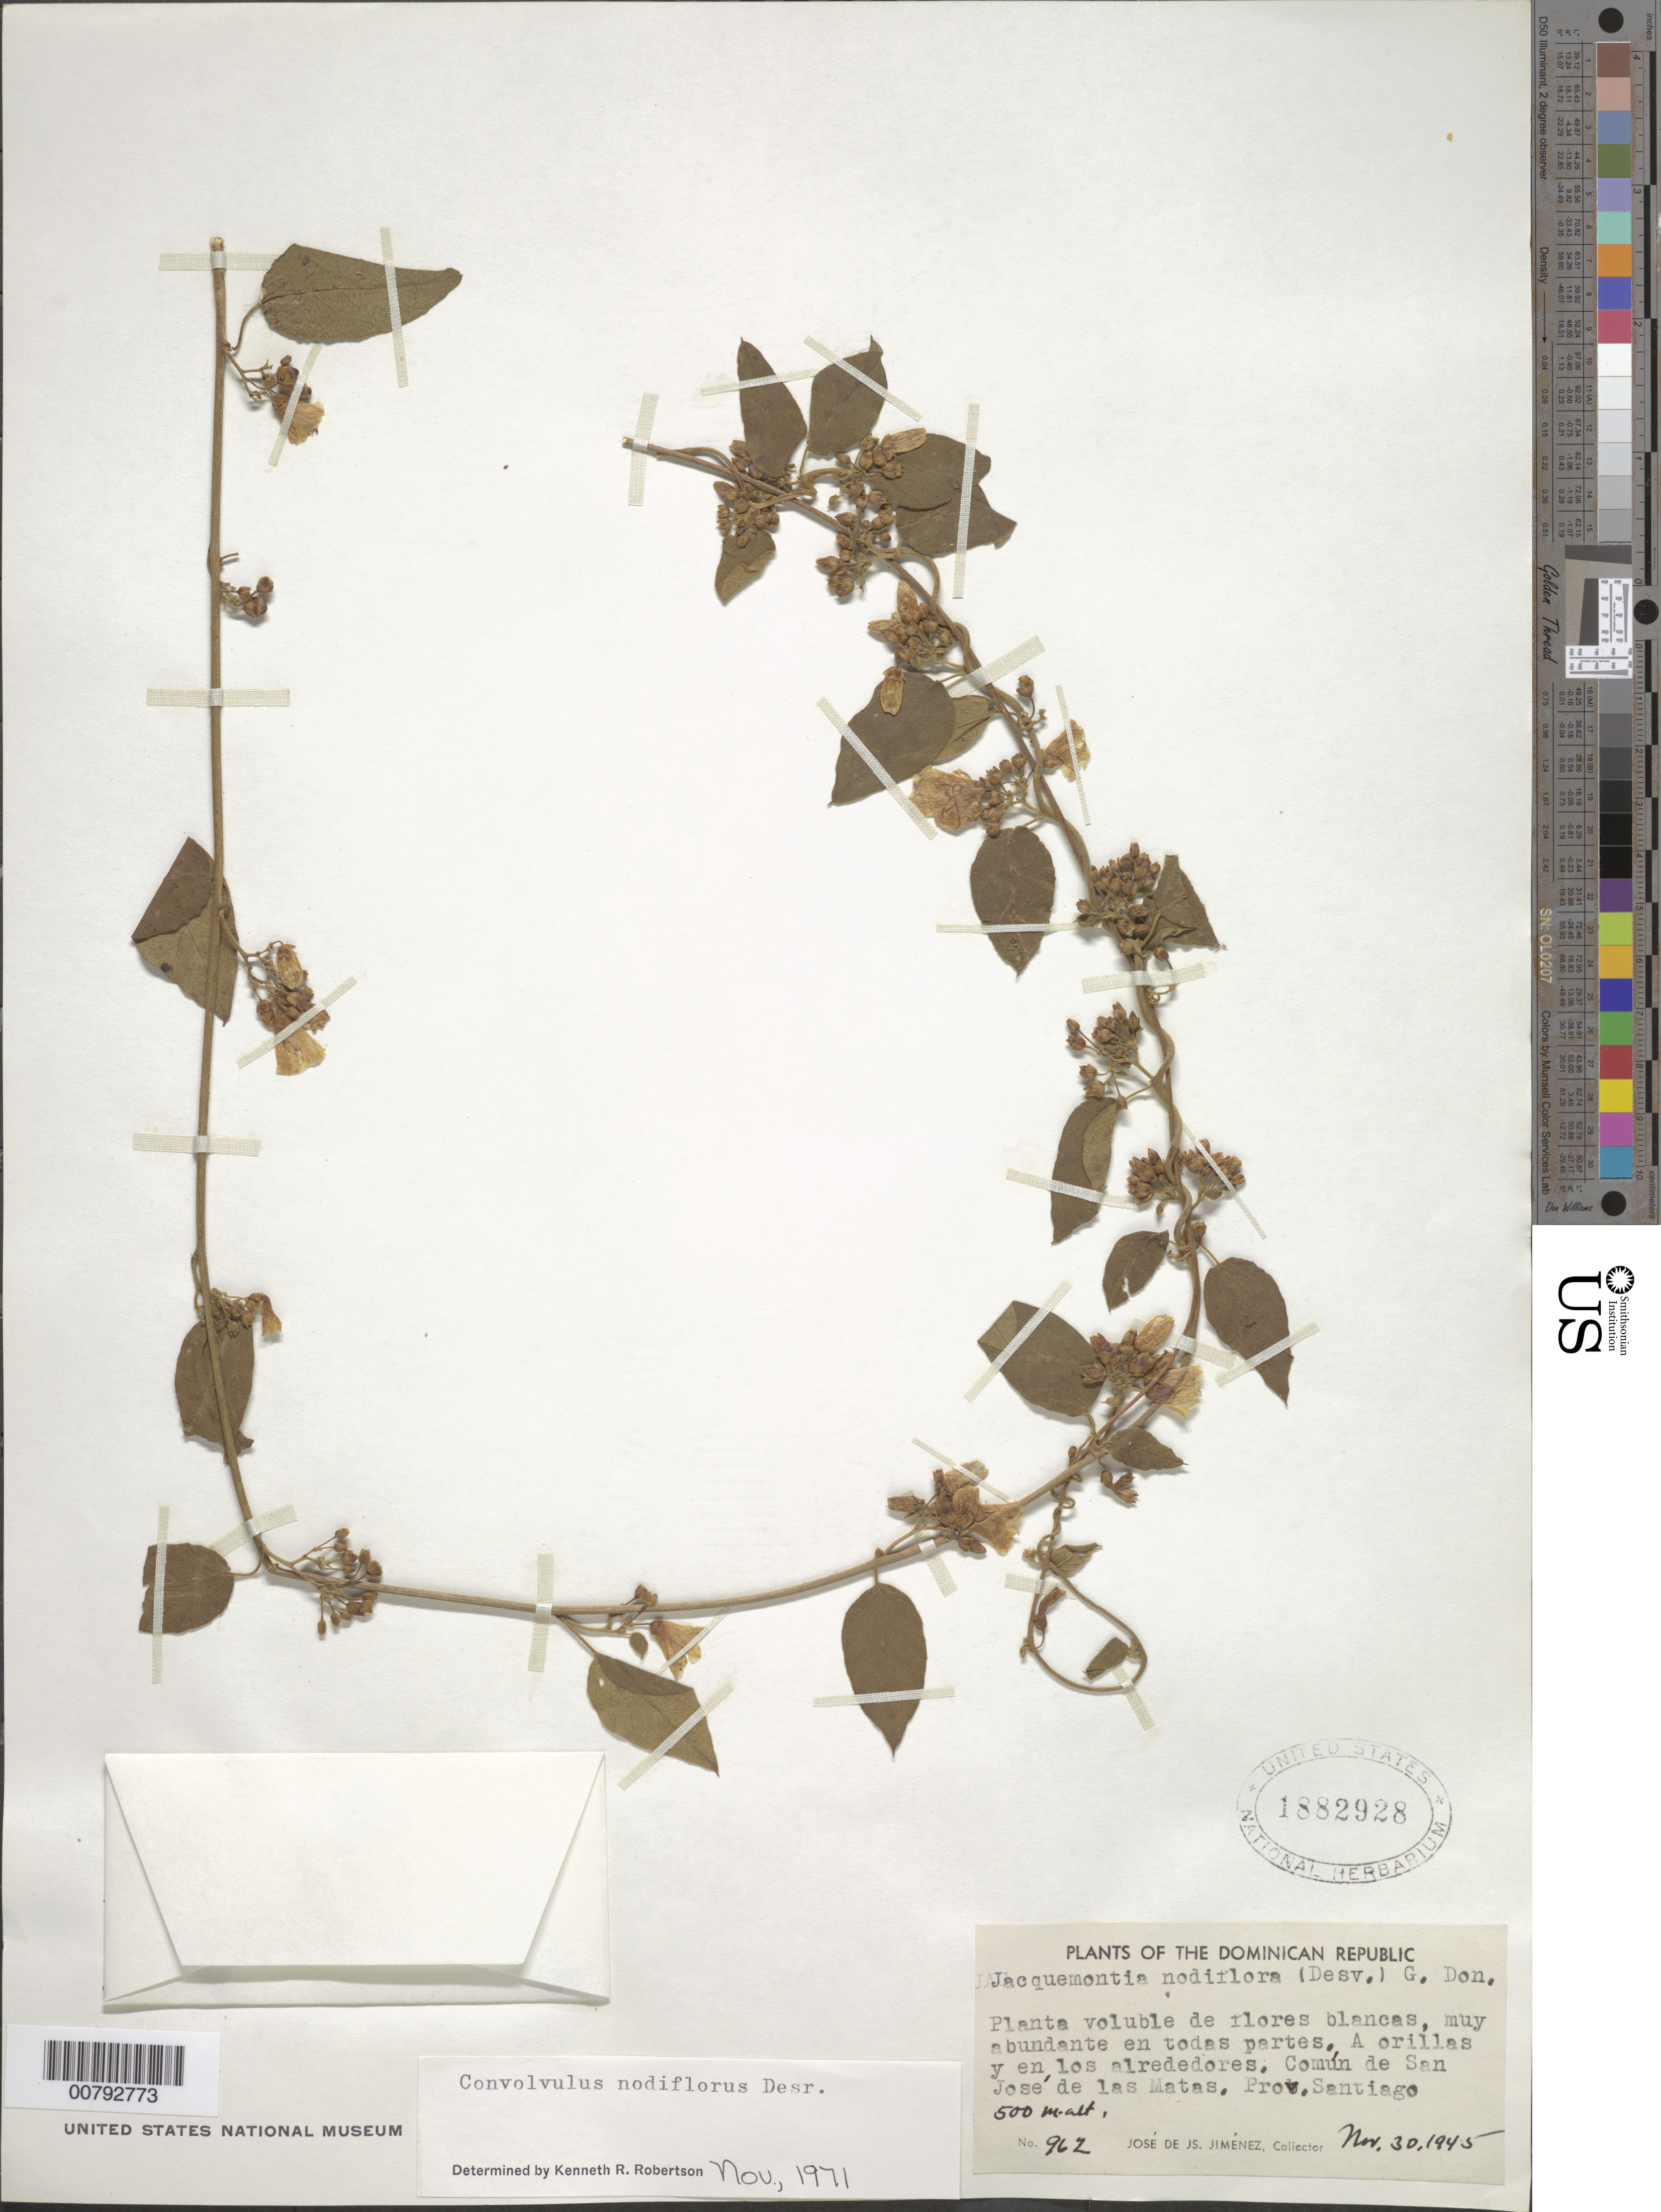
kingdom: Plantae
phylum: Tracheophyta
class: Magnoliopsida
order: Solanales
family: Convolvulaceae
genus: Convolvulus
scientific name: Convolvulus nodiflorus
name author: Desr.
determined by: Robertson, K. R.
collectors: J. J. Jiménez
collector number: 962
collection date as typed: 30 Nov 1945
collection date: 1945-11-30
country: Dominican Republic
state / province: Santiago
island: Hispaniola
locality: San José de las Matas.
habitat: Banks and surroundings.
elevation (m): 500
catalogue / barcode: US 1882928